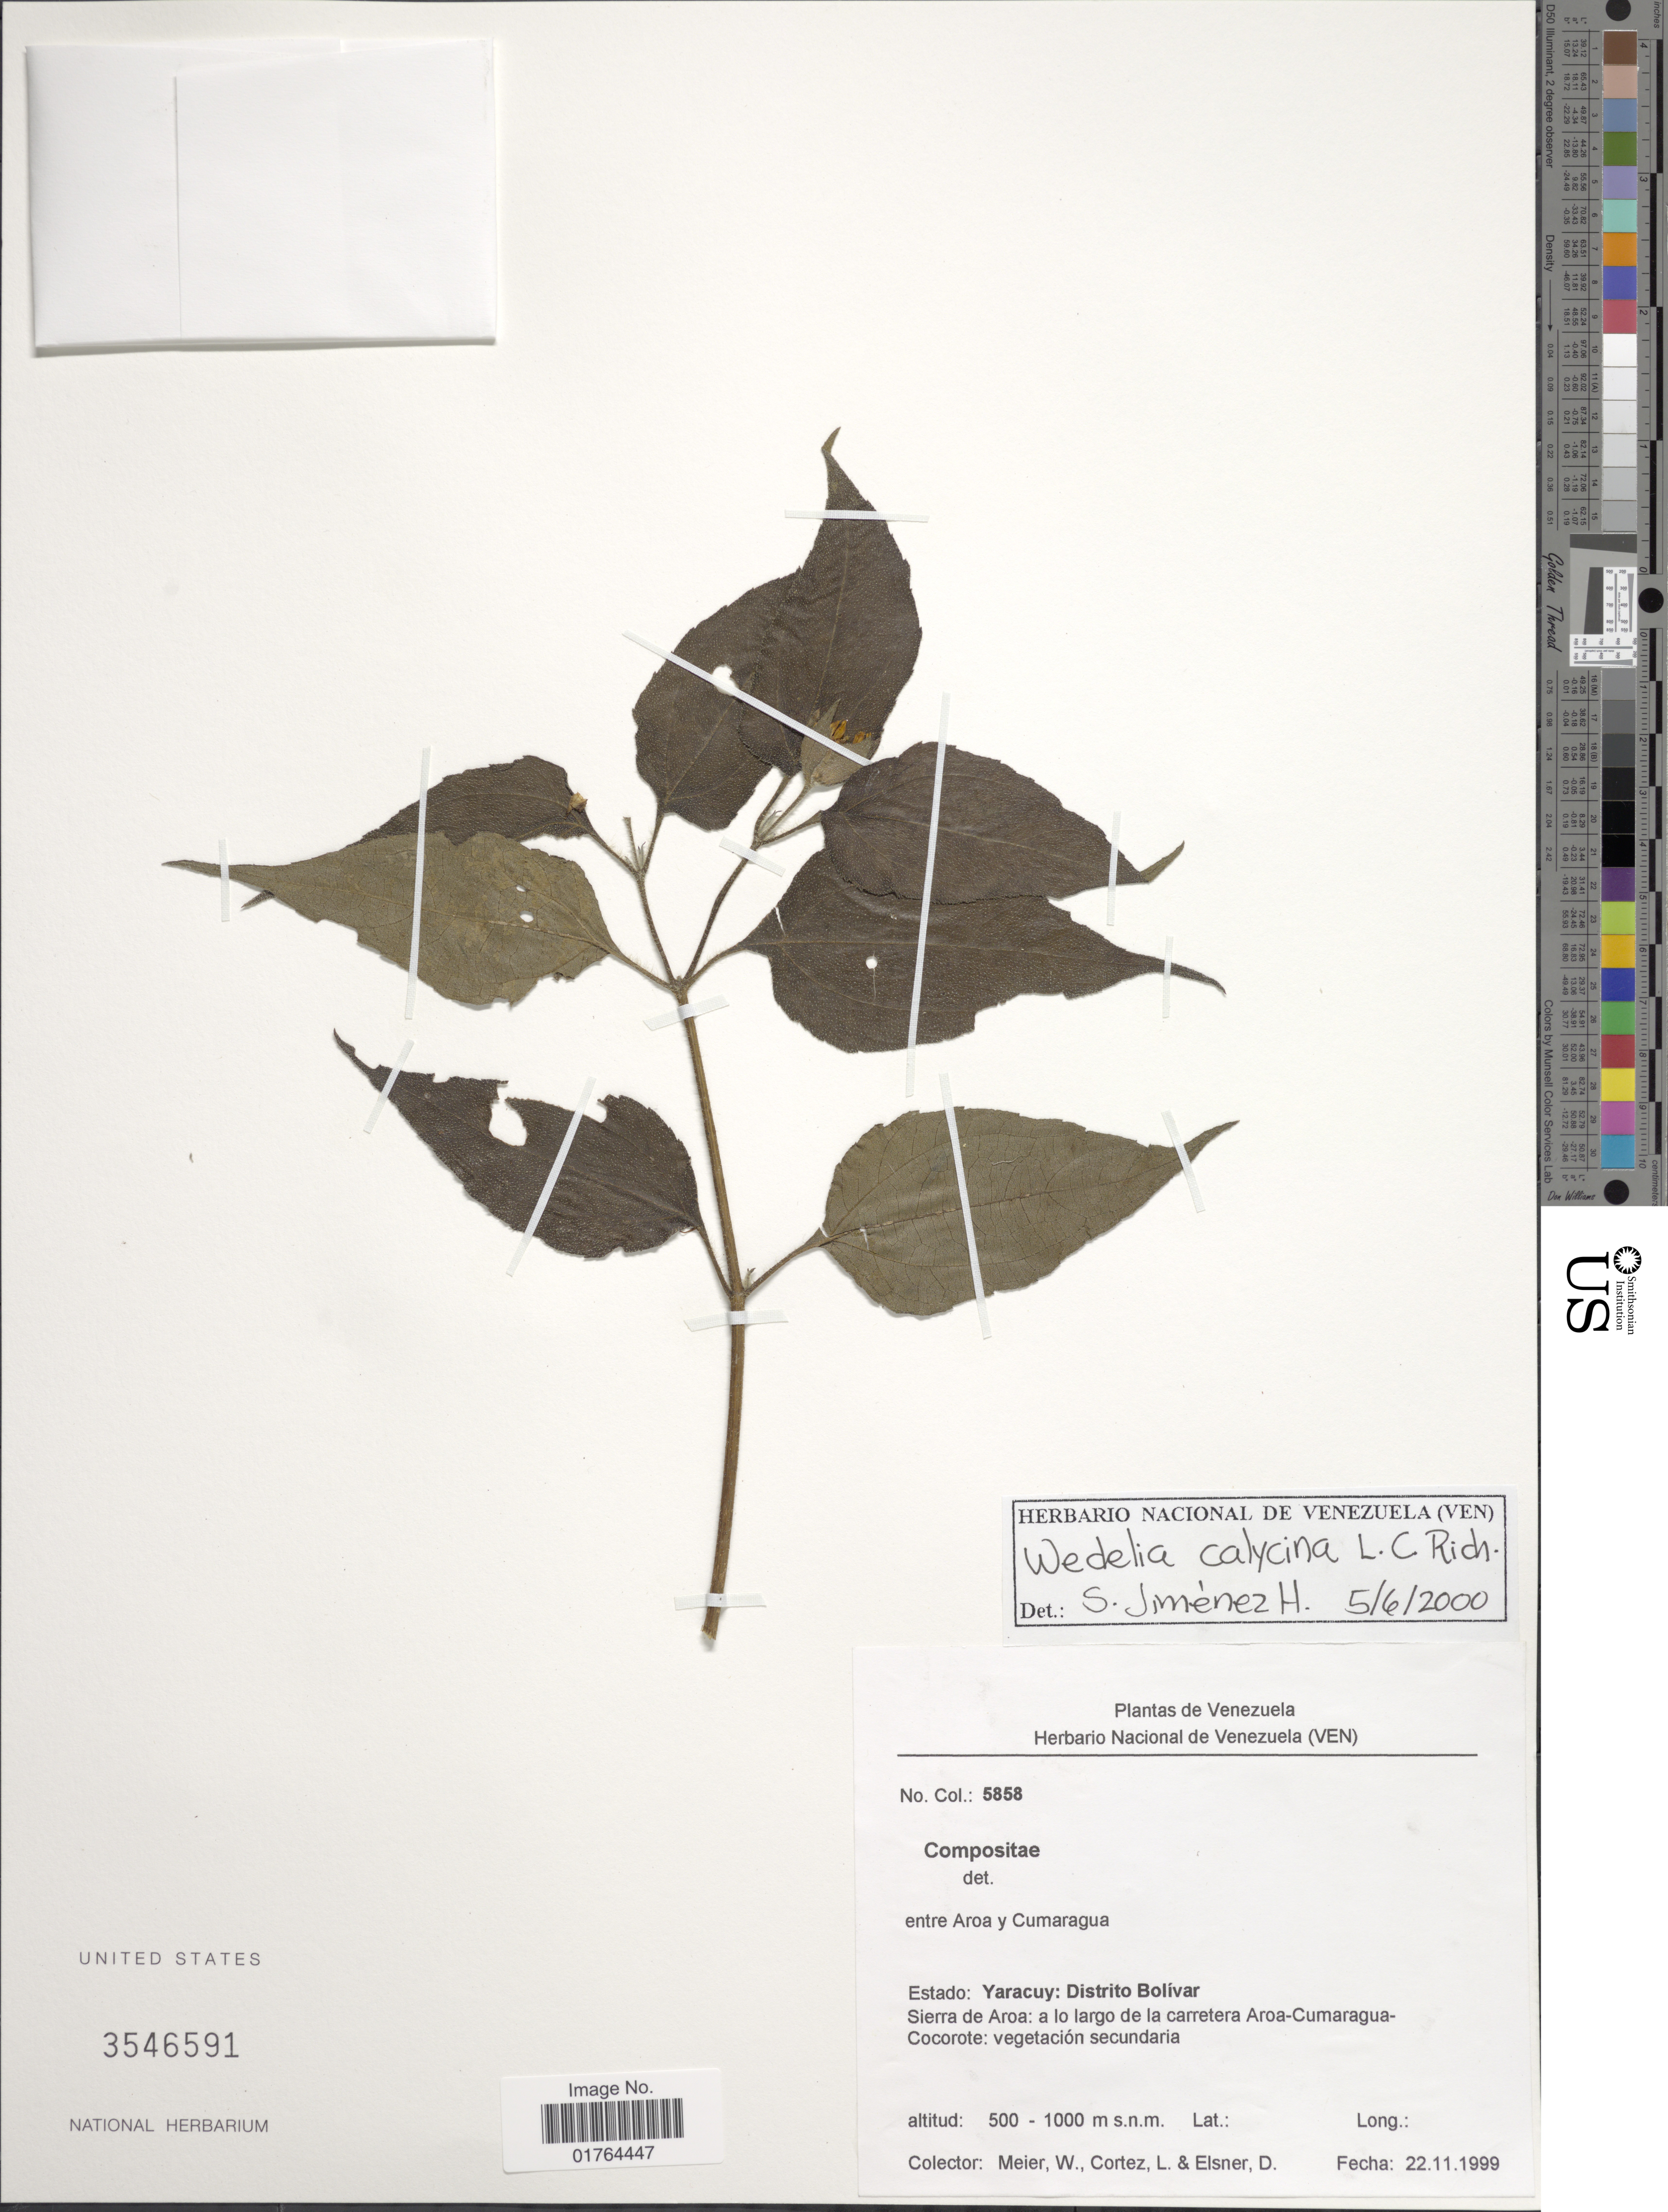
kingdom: Plantae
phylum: Tracheophyta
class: Magnoliopsida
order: Asterales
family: Asteraceae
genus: Wedelia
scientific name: Wedelia calycina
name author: Rich.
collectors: W. Meier, L. Cortéz & D. Elsner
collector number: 5858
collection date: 1999-11-22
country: Venezuela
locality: Estado Yaracuy, Distrito Bolivar, Sierra de Aroa, a lo largo de la carretera aroa-Cumaragua-Cocorote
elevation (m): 500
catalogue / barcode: US 3546591